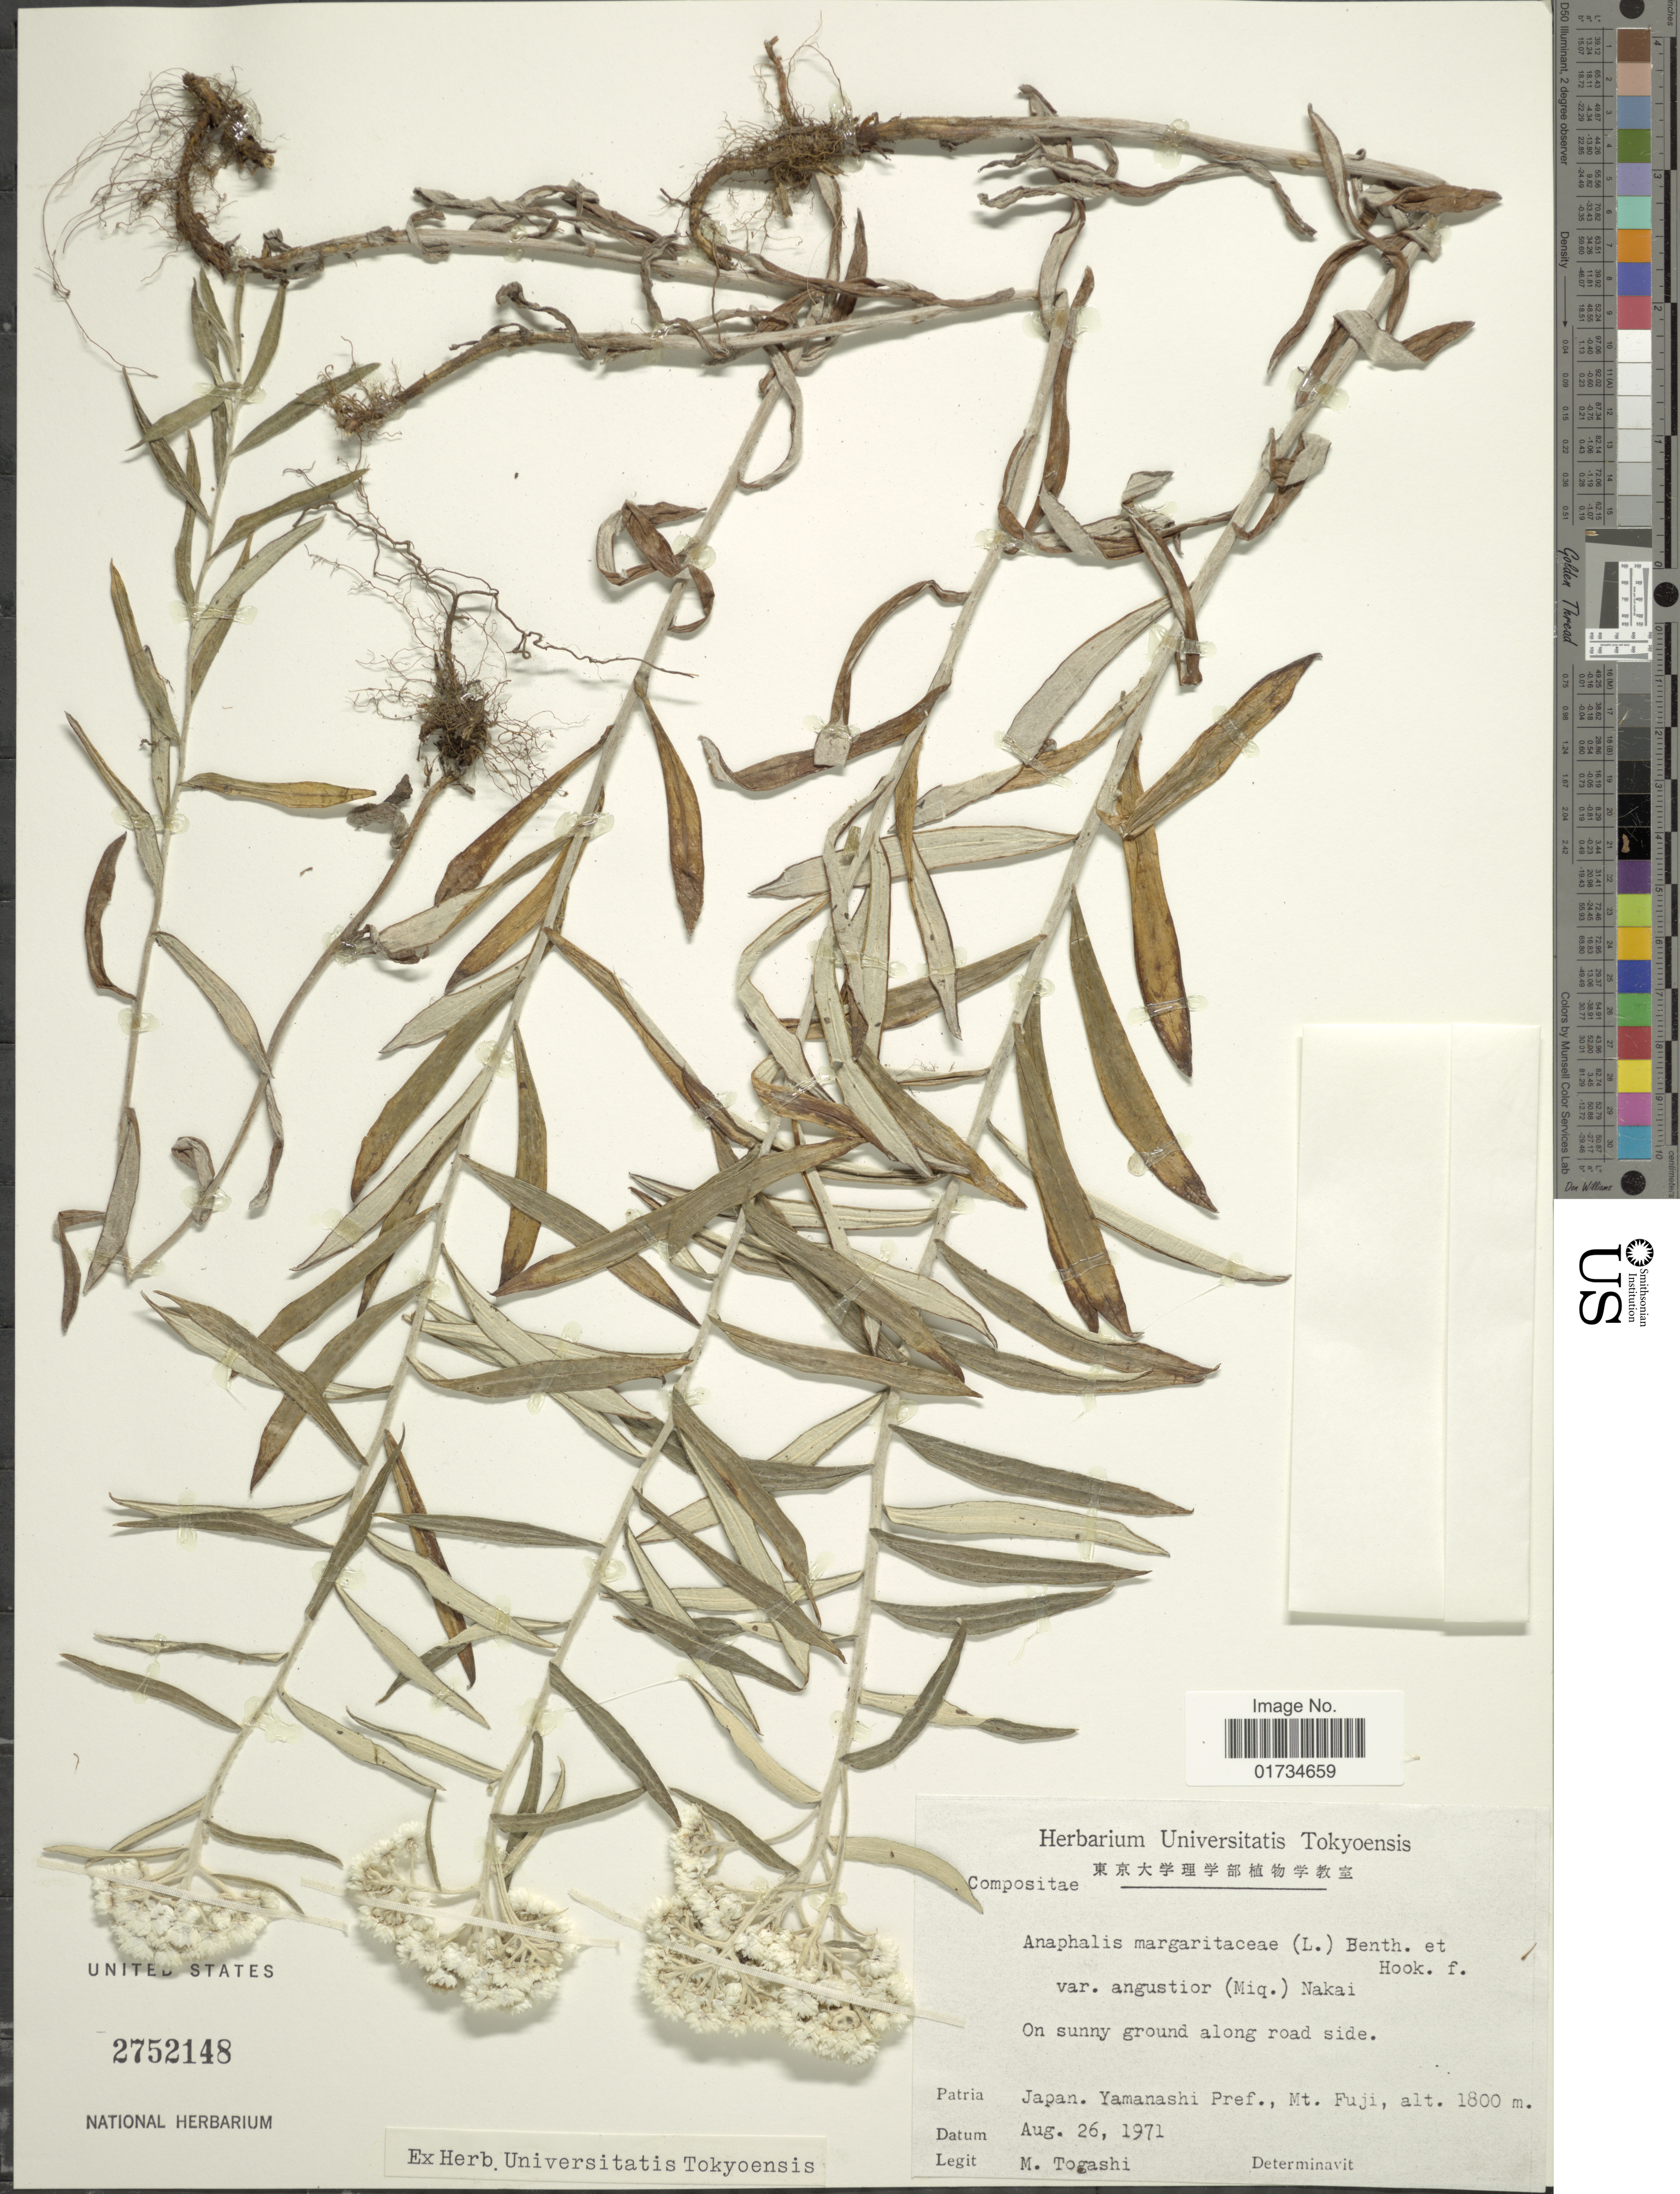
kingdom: Plantae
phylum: Tracheophyta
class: Magnoliopsida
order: Asterales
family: Asteraceae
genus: Anaphalis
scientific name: Anaphalis margaritacea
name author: (L.) Benth. & Hook. f.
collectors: M. Togashi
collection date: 1971-08-26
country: Japan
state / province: Yamanasi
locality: Patria Japan. Yamanashi Pref., Mt. Fuji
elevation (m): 1800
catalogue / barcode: US 2752148